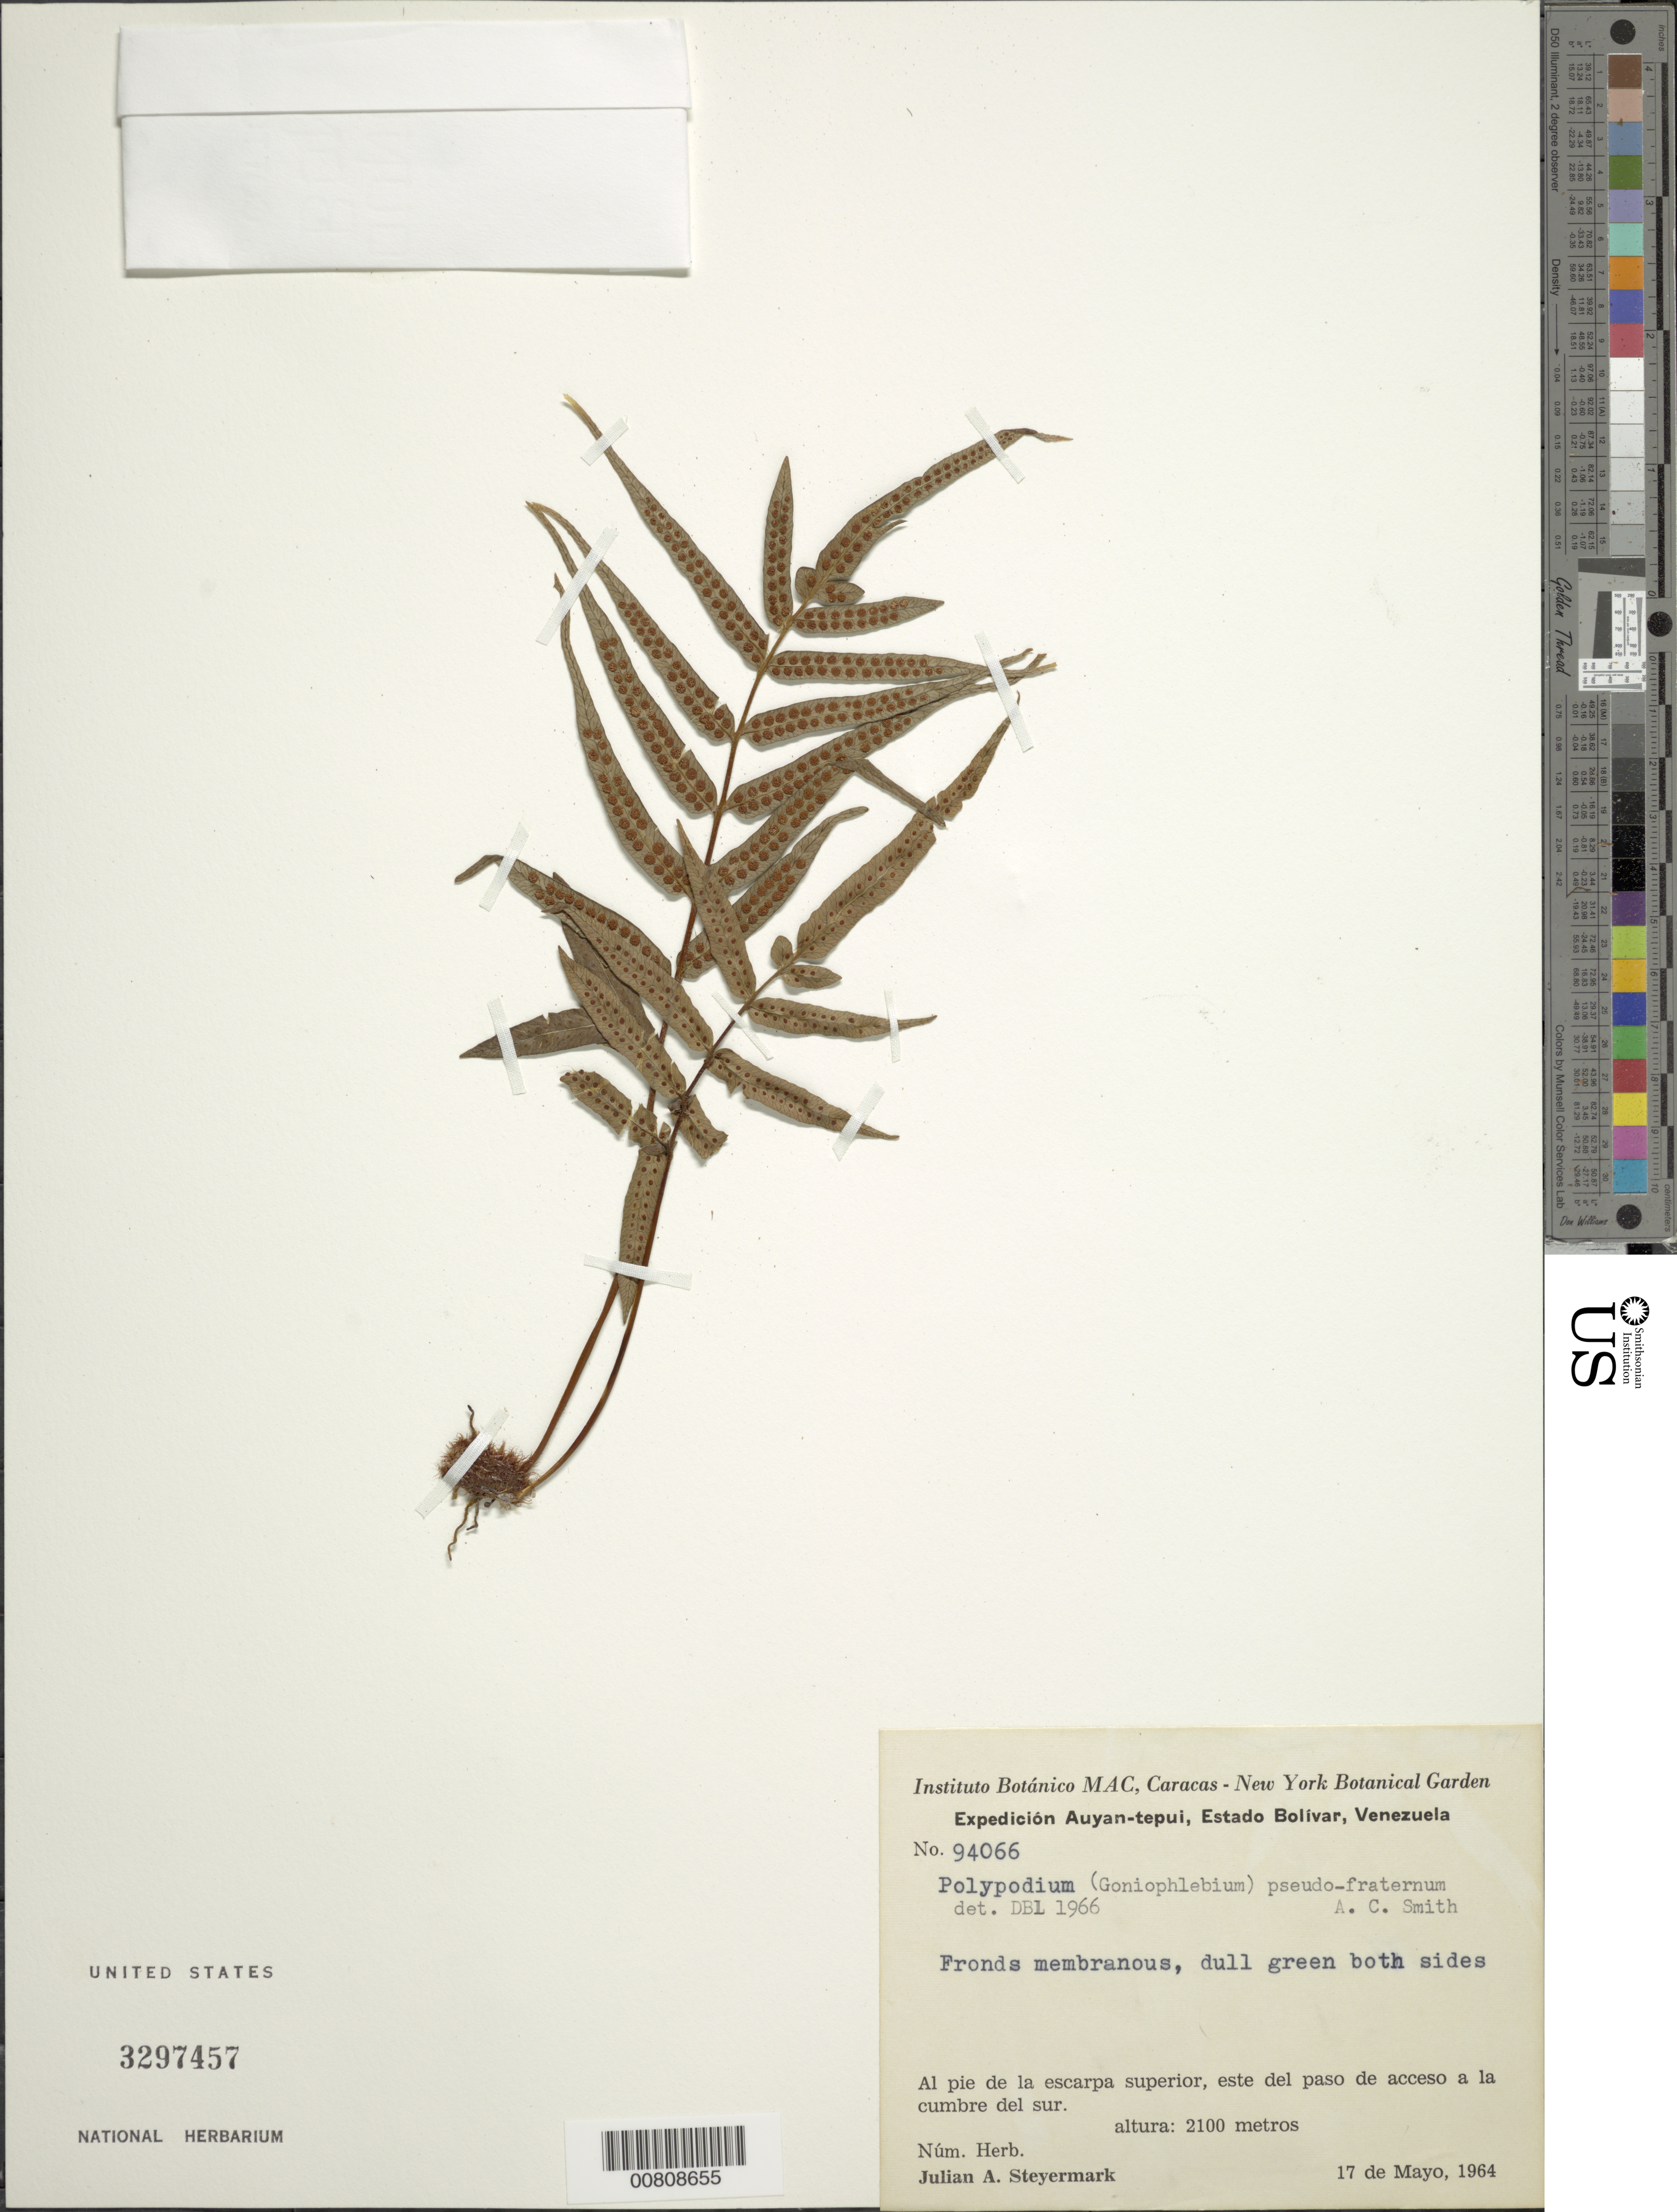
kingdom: Plantae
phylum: Tracheophyta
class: Polypodiopsida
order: Polypodiales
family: Polypodiaceae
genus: Serpocaulon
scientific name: Serpocaulon sessilifolium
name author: (Desv.) A.R. Sm.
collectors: J. Steyermark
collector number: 94066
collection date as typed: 17-May-64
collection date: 1964-05-17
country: Venezuela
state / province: Bolívar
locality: Auyan-tepuí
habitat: Al pie de la escarpa superior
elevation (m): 2100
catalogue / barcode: US 3297457